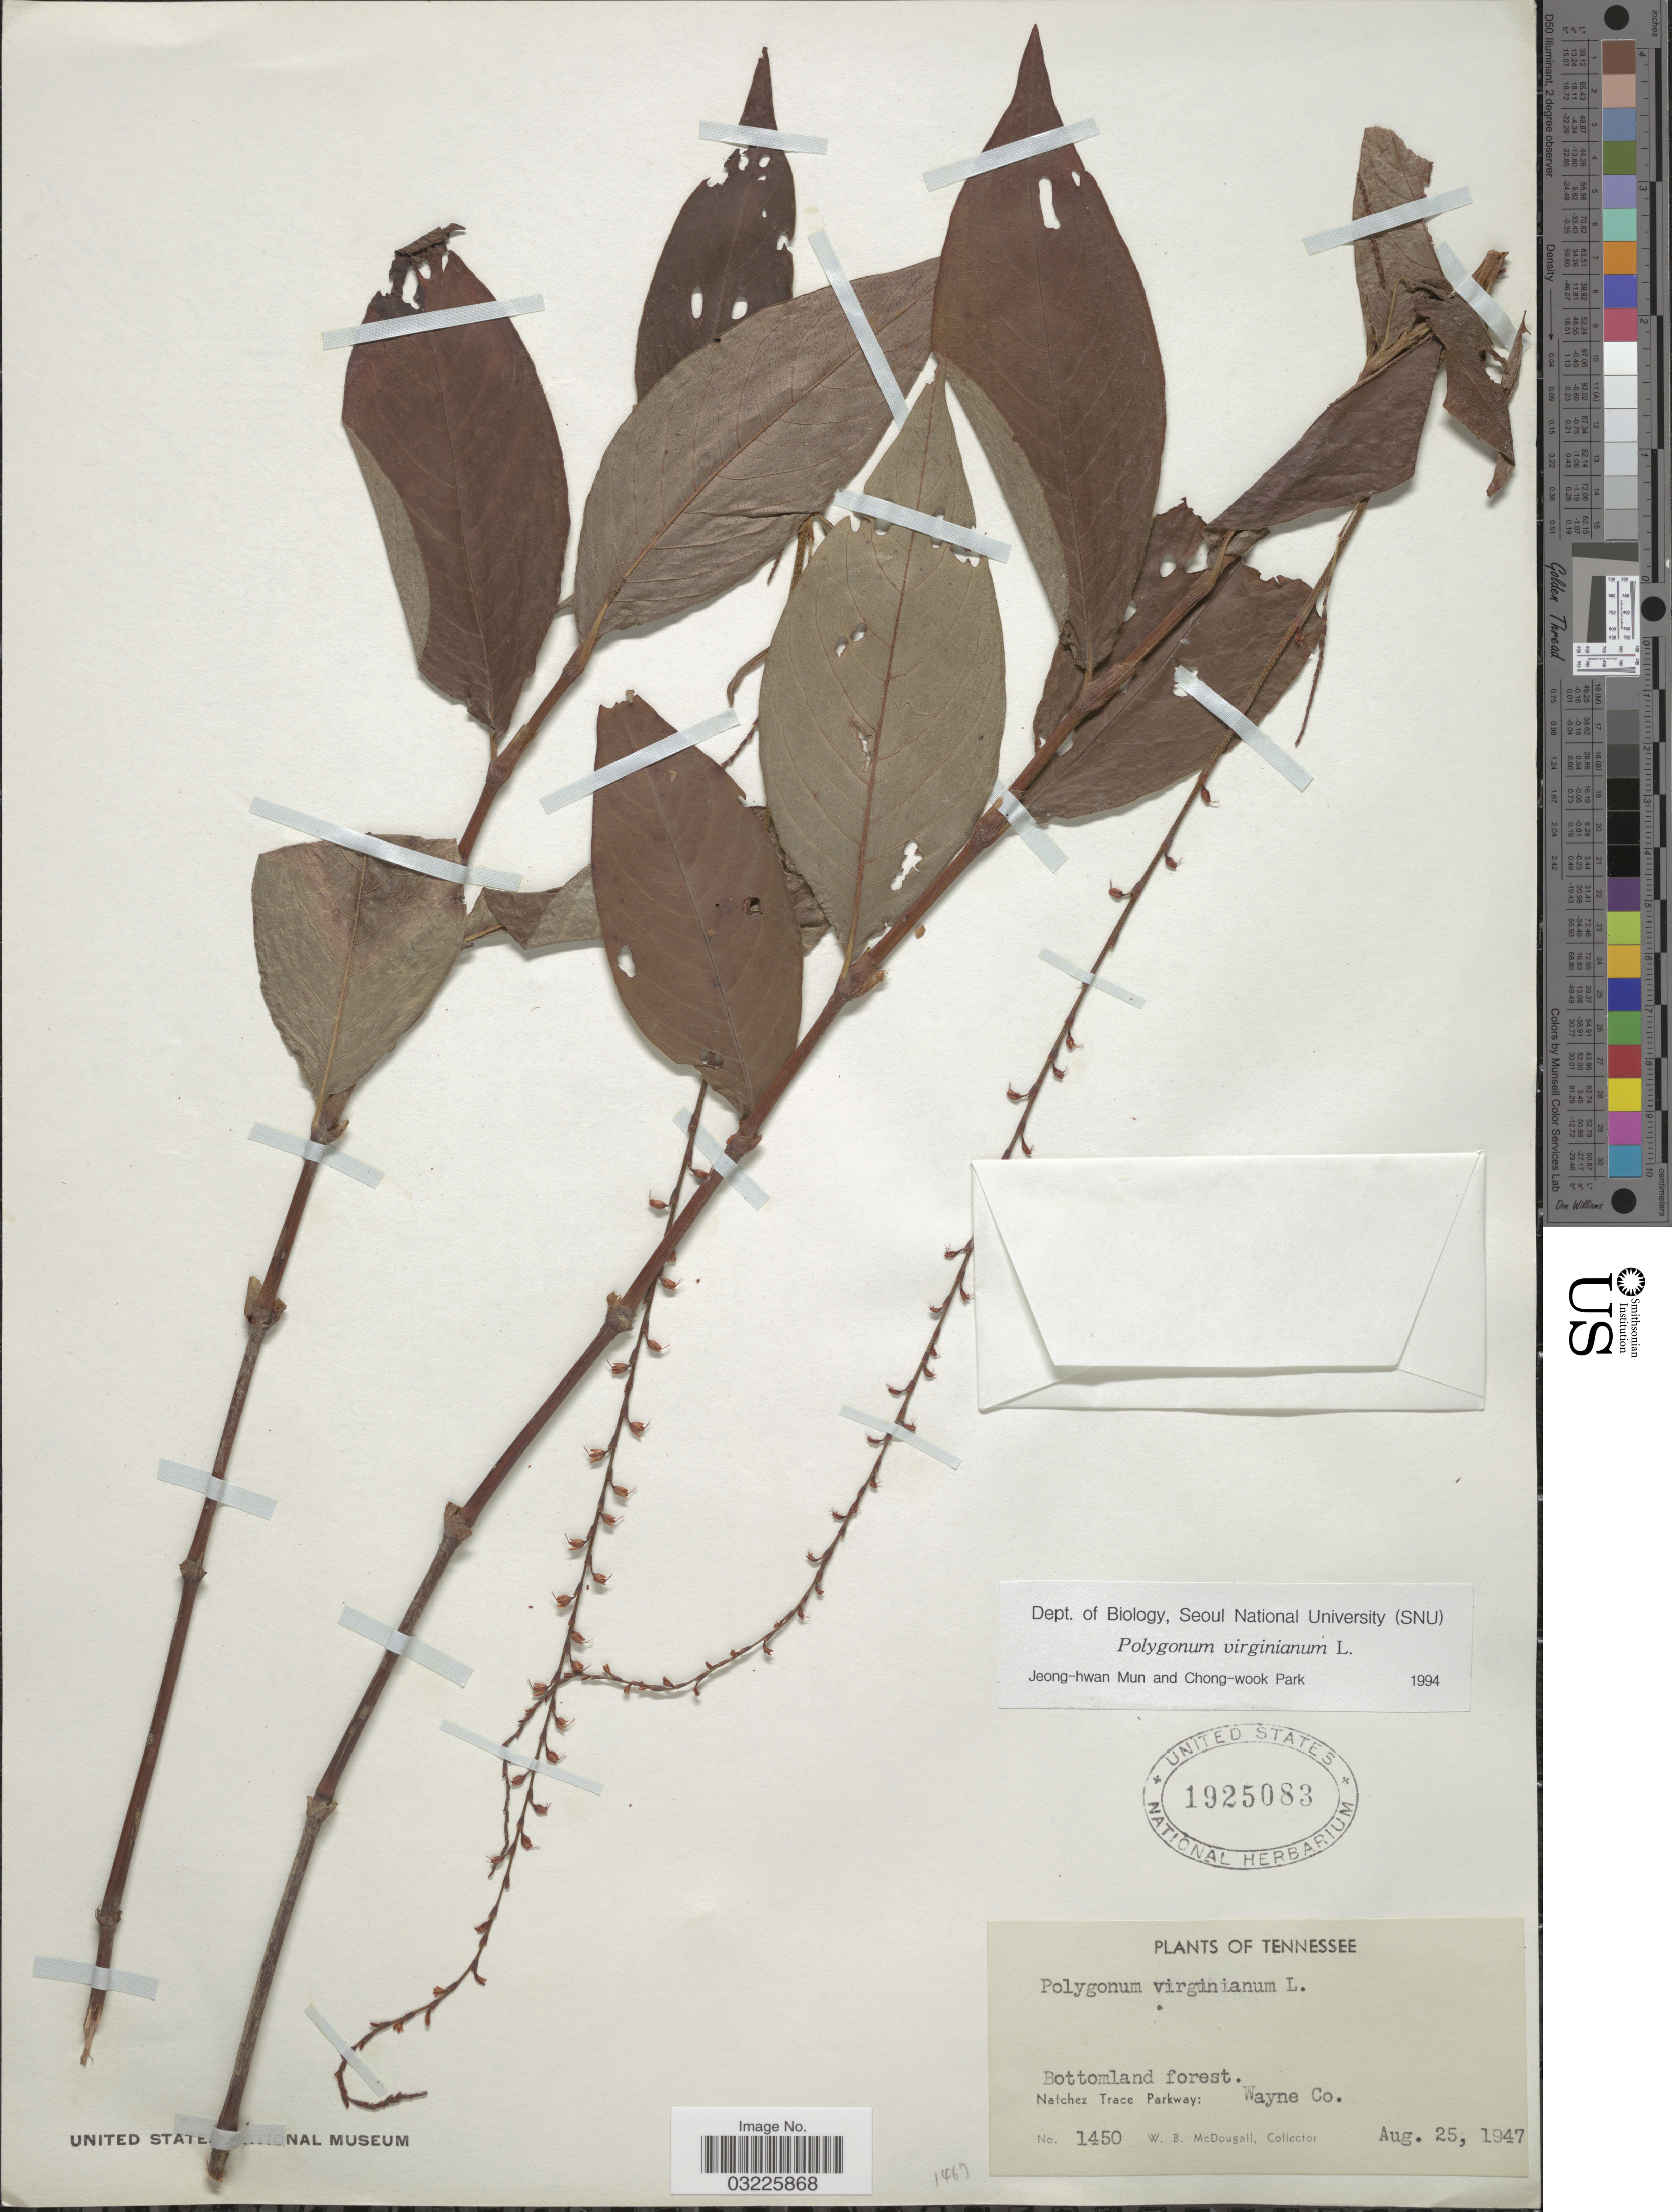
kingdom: Plantae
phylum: Tracheophyta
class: Magnoliopsida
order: Caryophyllales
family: Polygonaceae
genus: Persicaria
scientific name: Persicaria virginiana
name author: (L.) Gaertn.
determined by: Atha, D. E.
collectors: W. B. McDougall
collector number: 1450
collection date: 1947-08-25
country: United States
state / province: Tennessee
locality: Natchez Trace Parkway: Wayne Co.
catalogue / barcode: US 1925083